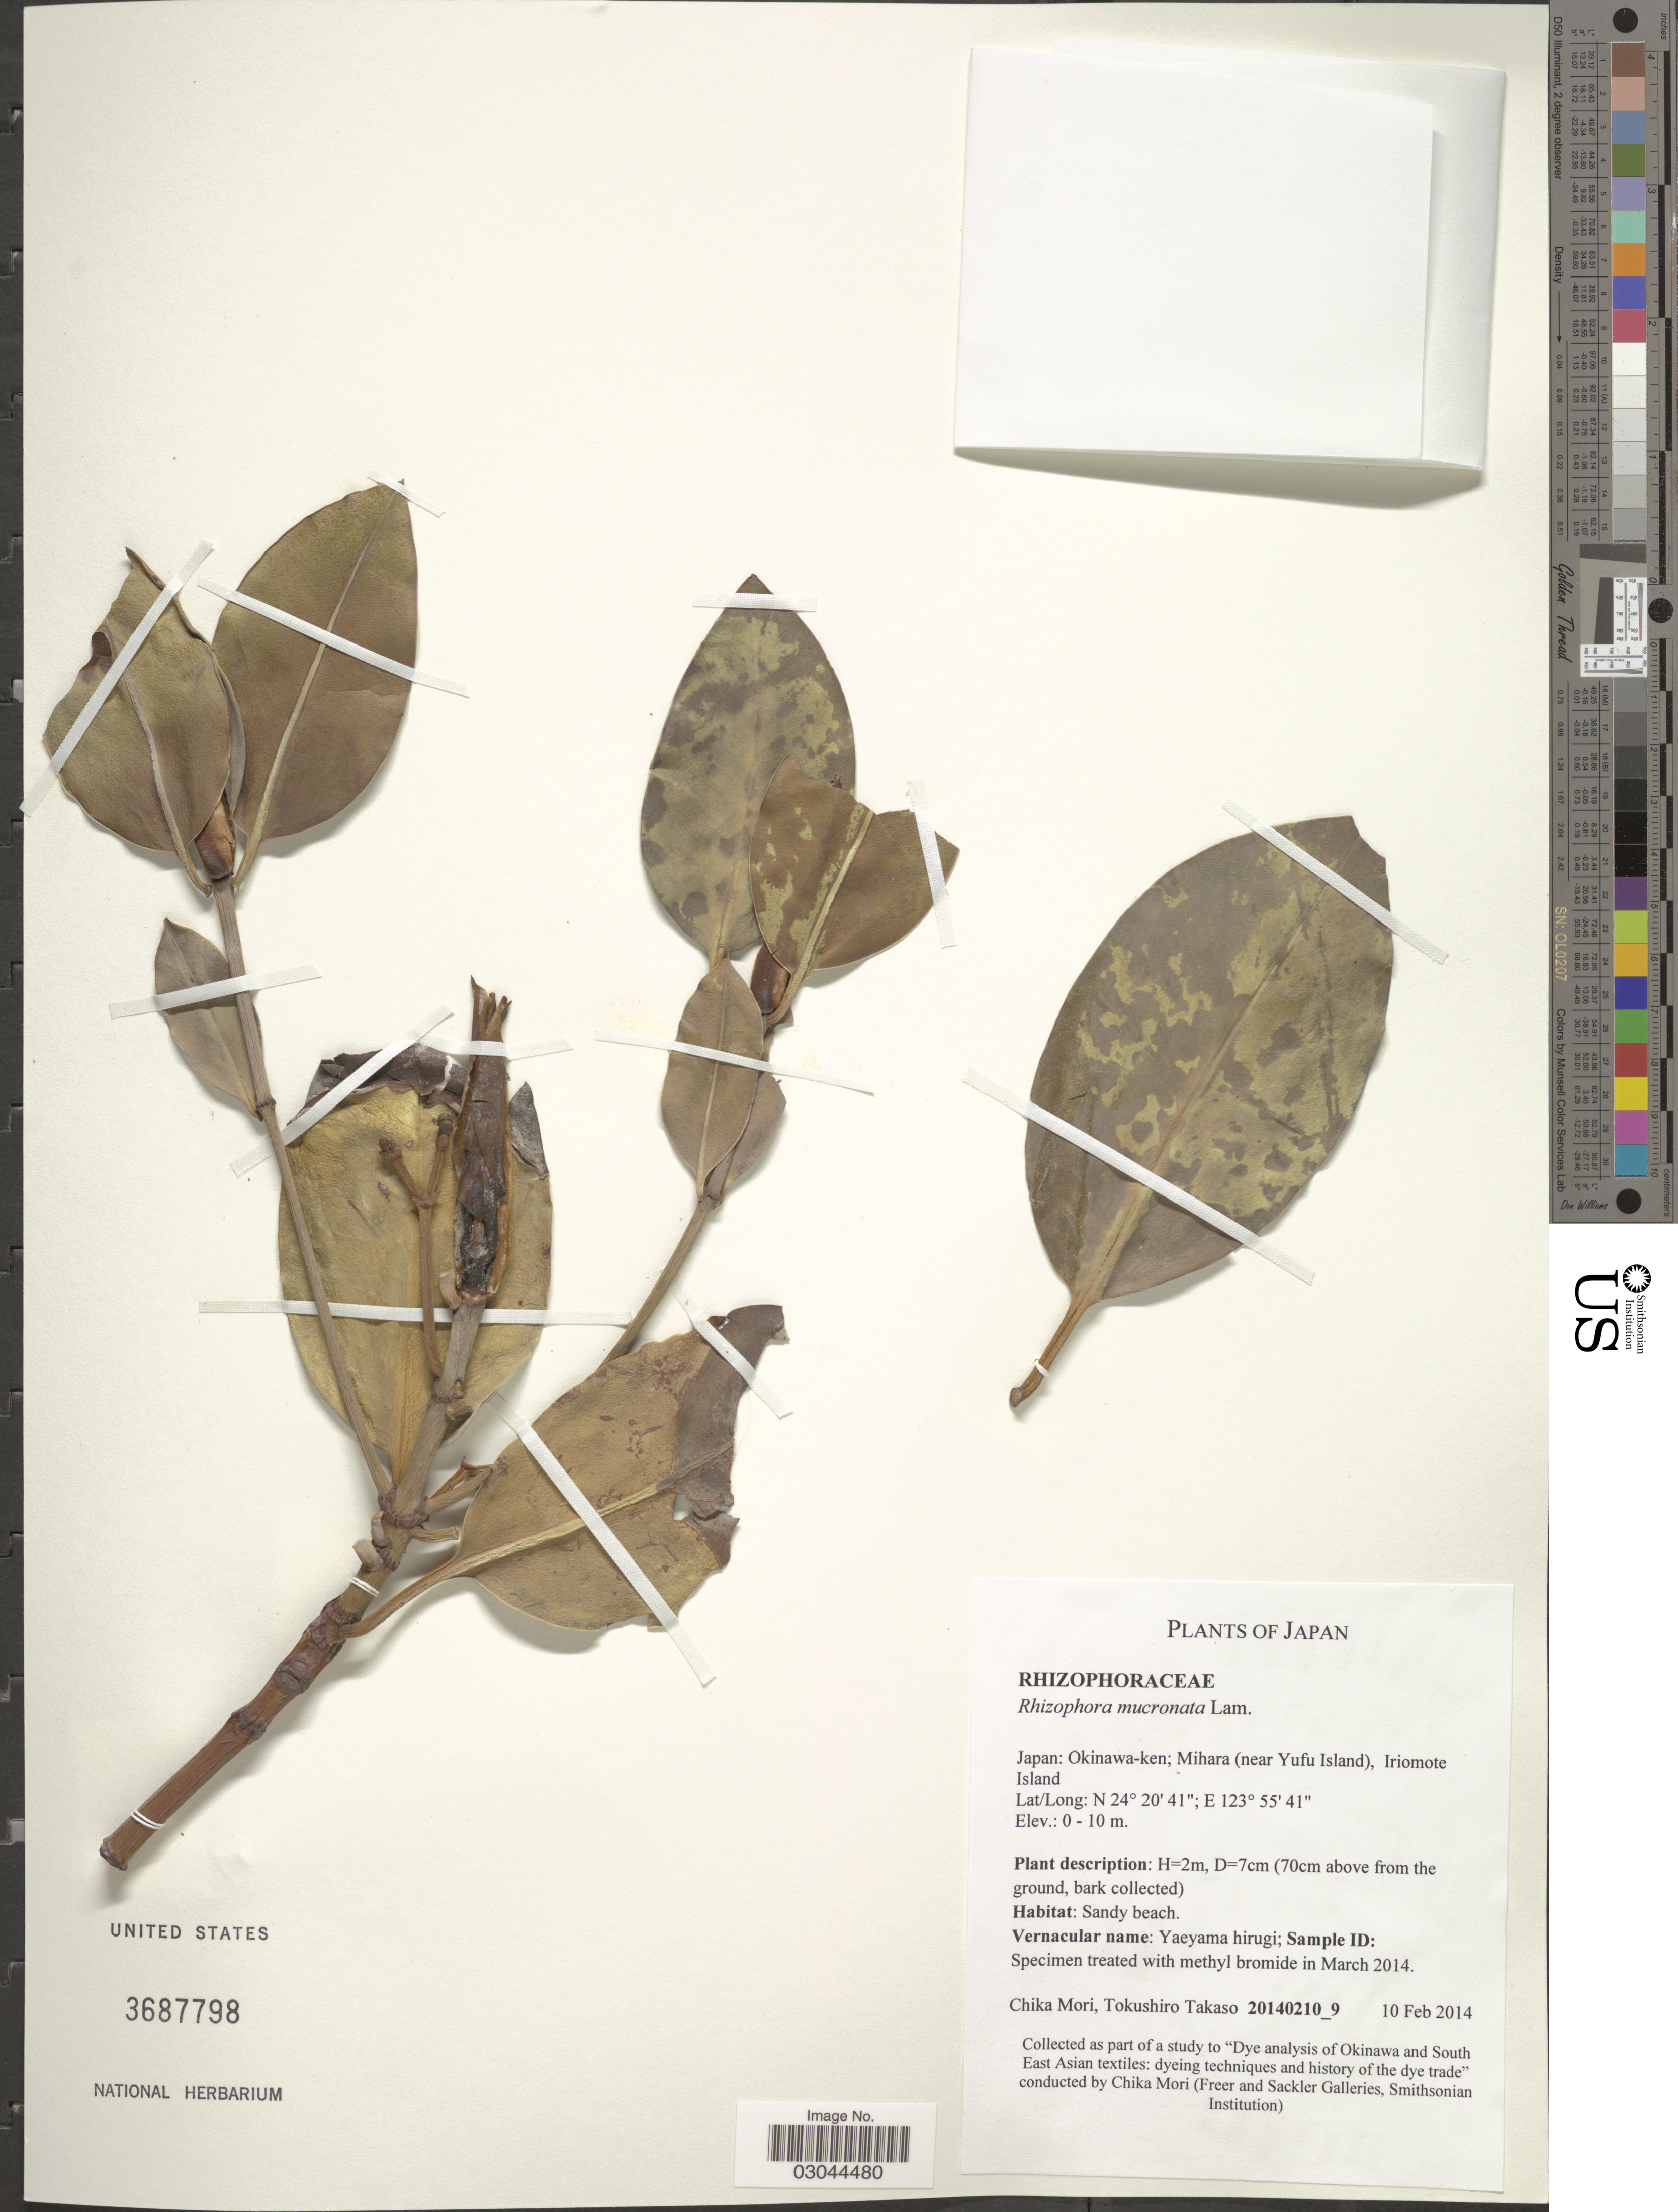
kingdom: Plantae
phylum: Tracheophyta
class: Magnoliopsida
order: Malpighiales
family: Rhizophoraceae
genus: Rhizophora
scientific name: Rhizophora mucronata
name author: Lam.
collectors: C. Mori & T. Takaso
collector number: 20140210ˍ9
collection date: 2014-02-10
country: Japan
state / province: Okinawa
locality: Okinawa-ken; Mihara (near Yufu Island), Iriomote Island.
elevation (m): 0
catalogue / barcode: US 3687798